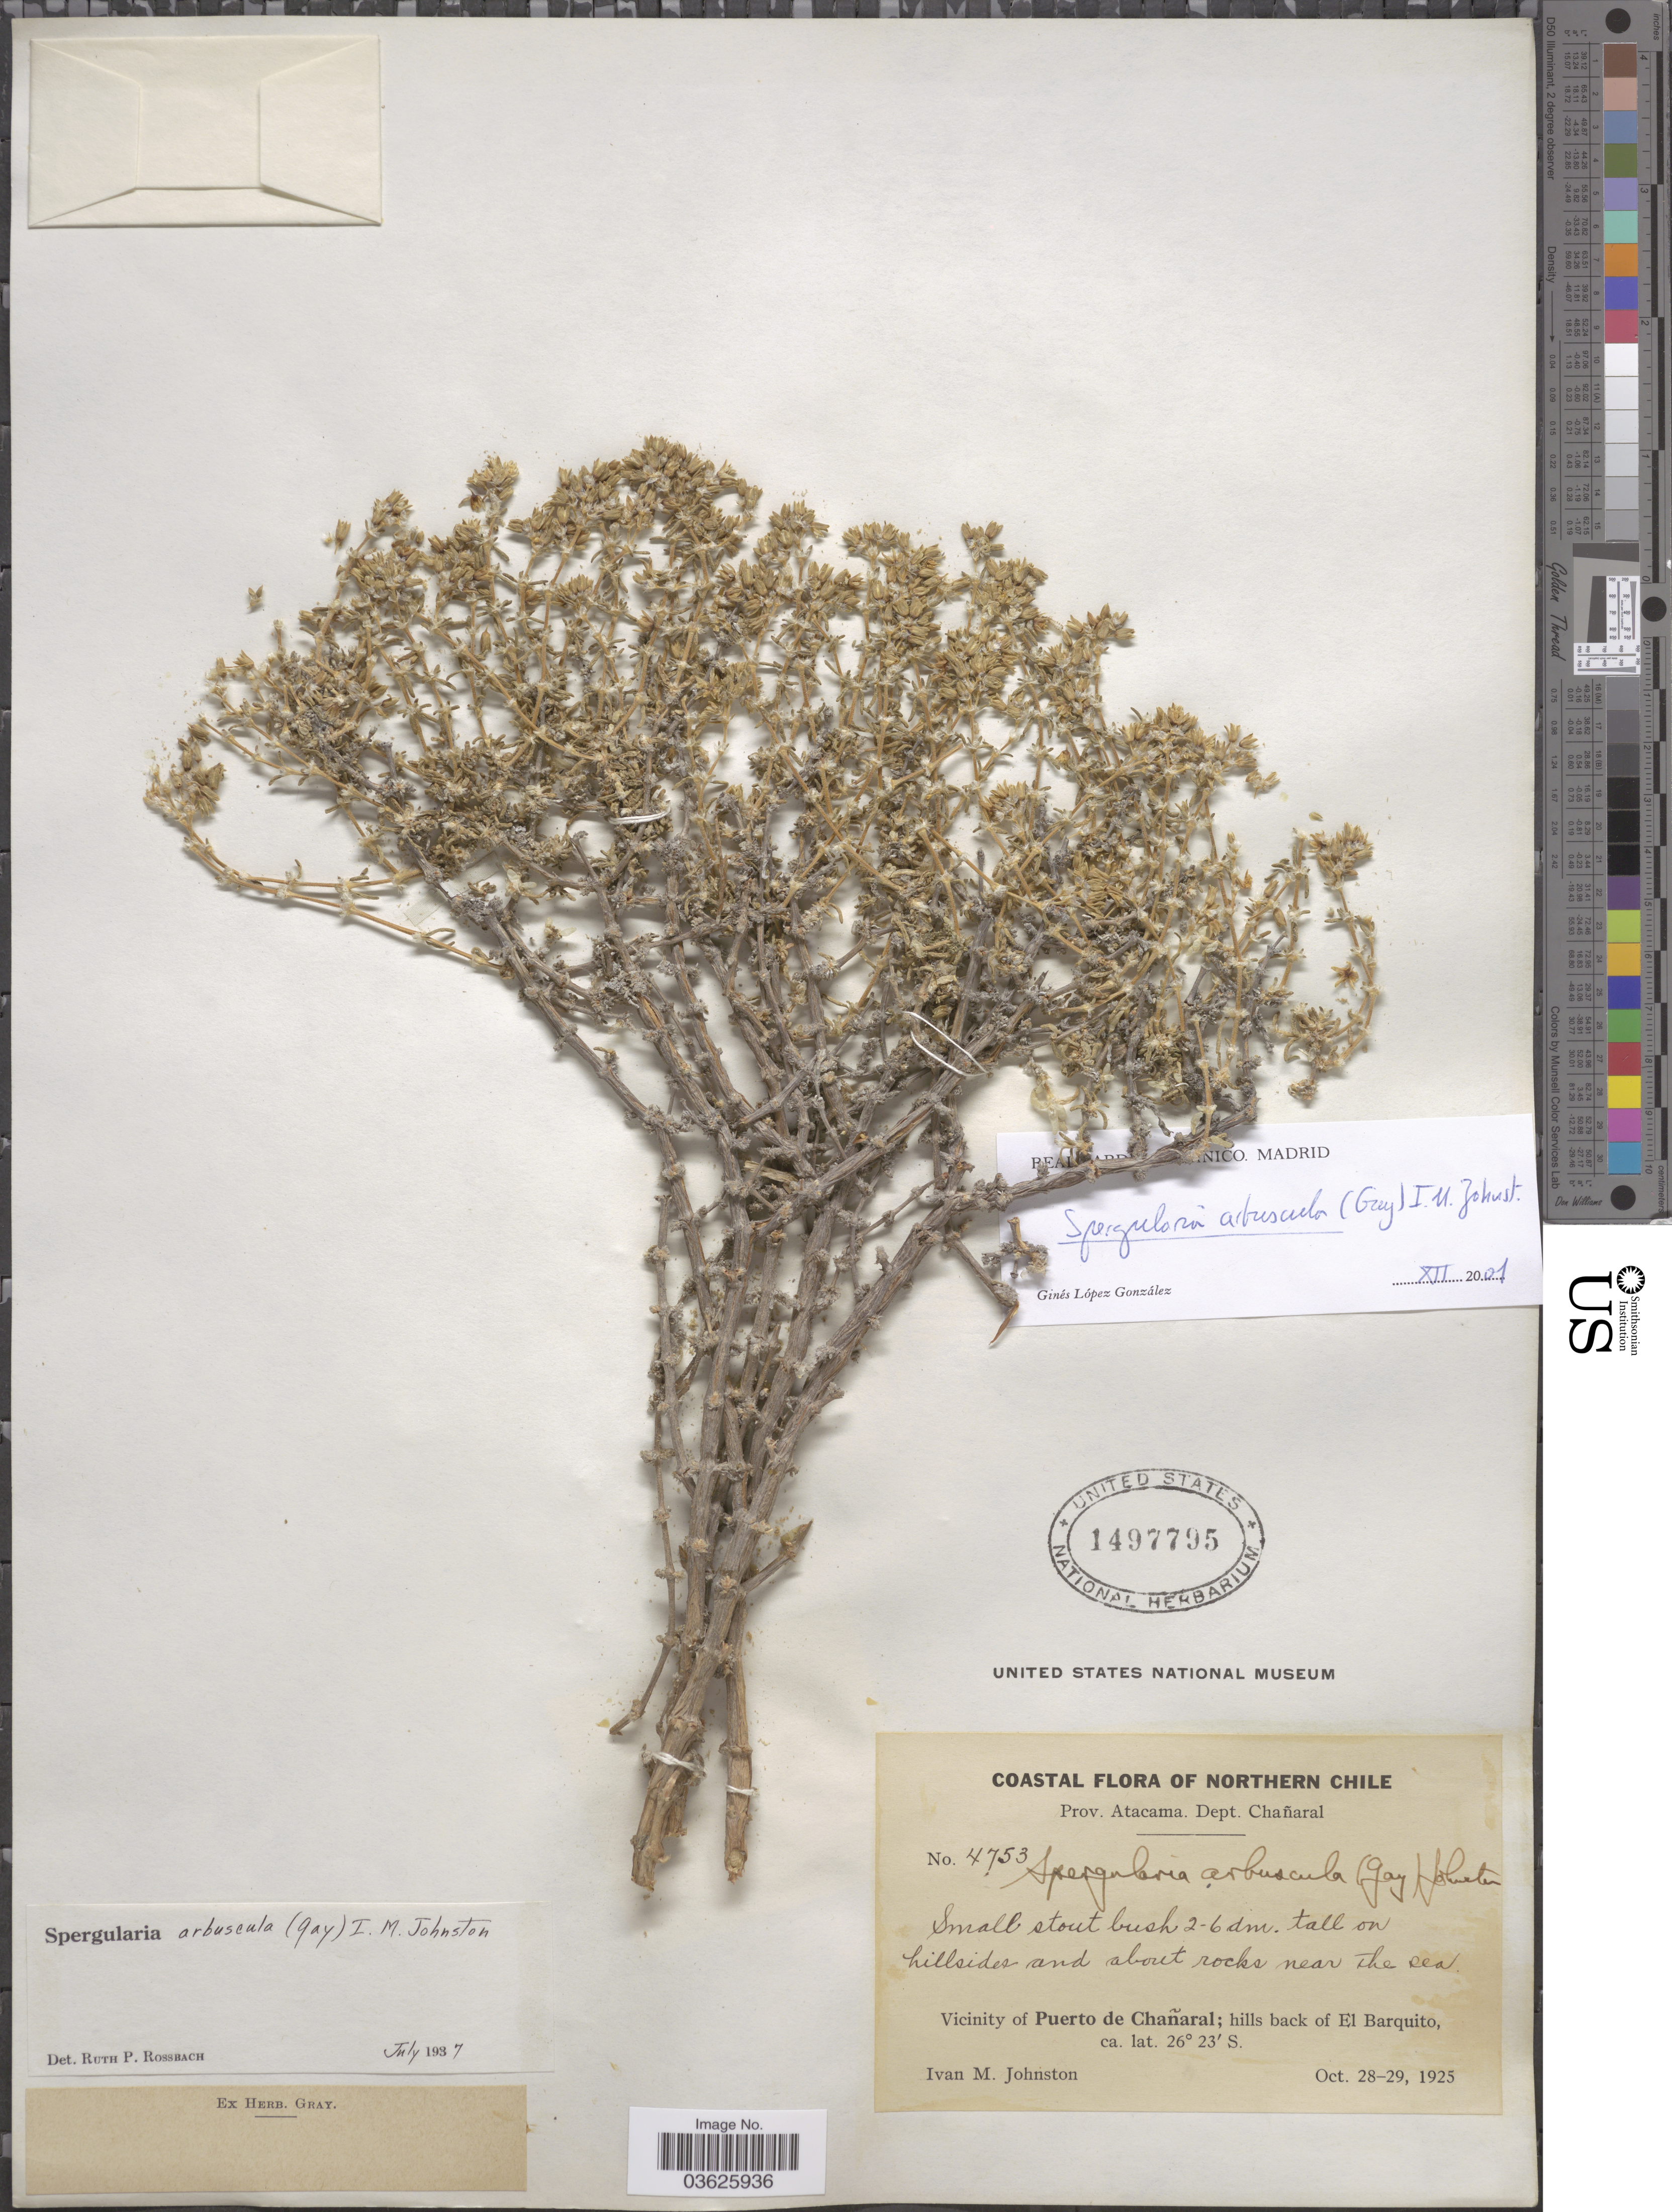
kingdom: Plantae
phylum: Tracheophyta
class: Magnoliopsida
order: Caryophyllales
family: Caryophyllaceae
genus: Spergularia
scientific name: Spergularia arbuscula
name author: I.M. Johnst.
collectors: I.M. Johnston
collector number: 4753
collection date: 1925-10-28/1925-10-29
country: Chile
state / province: Atacama (III)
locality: Northern Chile. Prov. Atacama. Dept. Chañaral. Hillsides and about rocks near the sea. Vicinity of Puerto de Chañaral; hills back of El Barquito.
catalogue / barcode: US 1497795